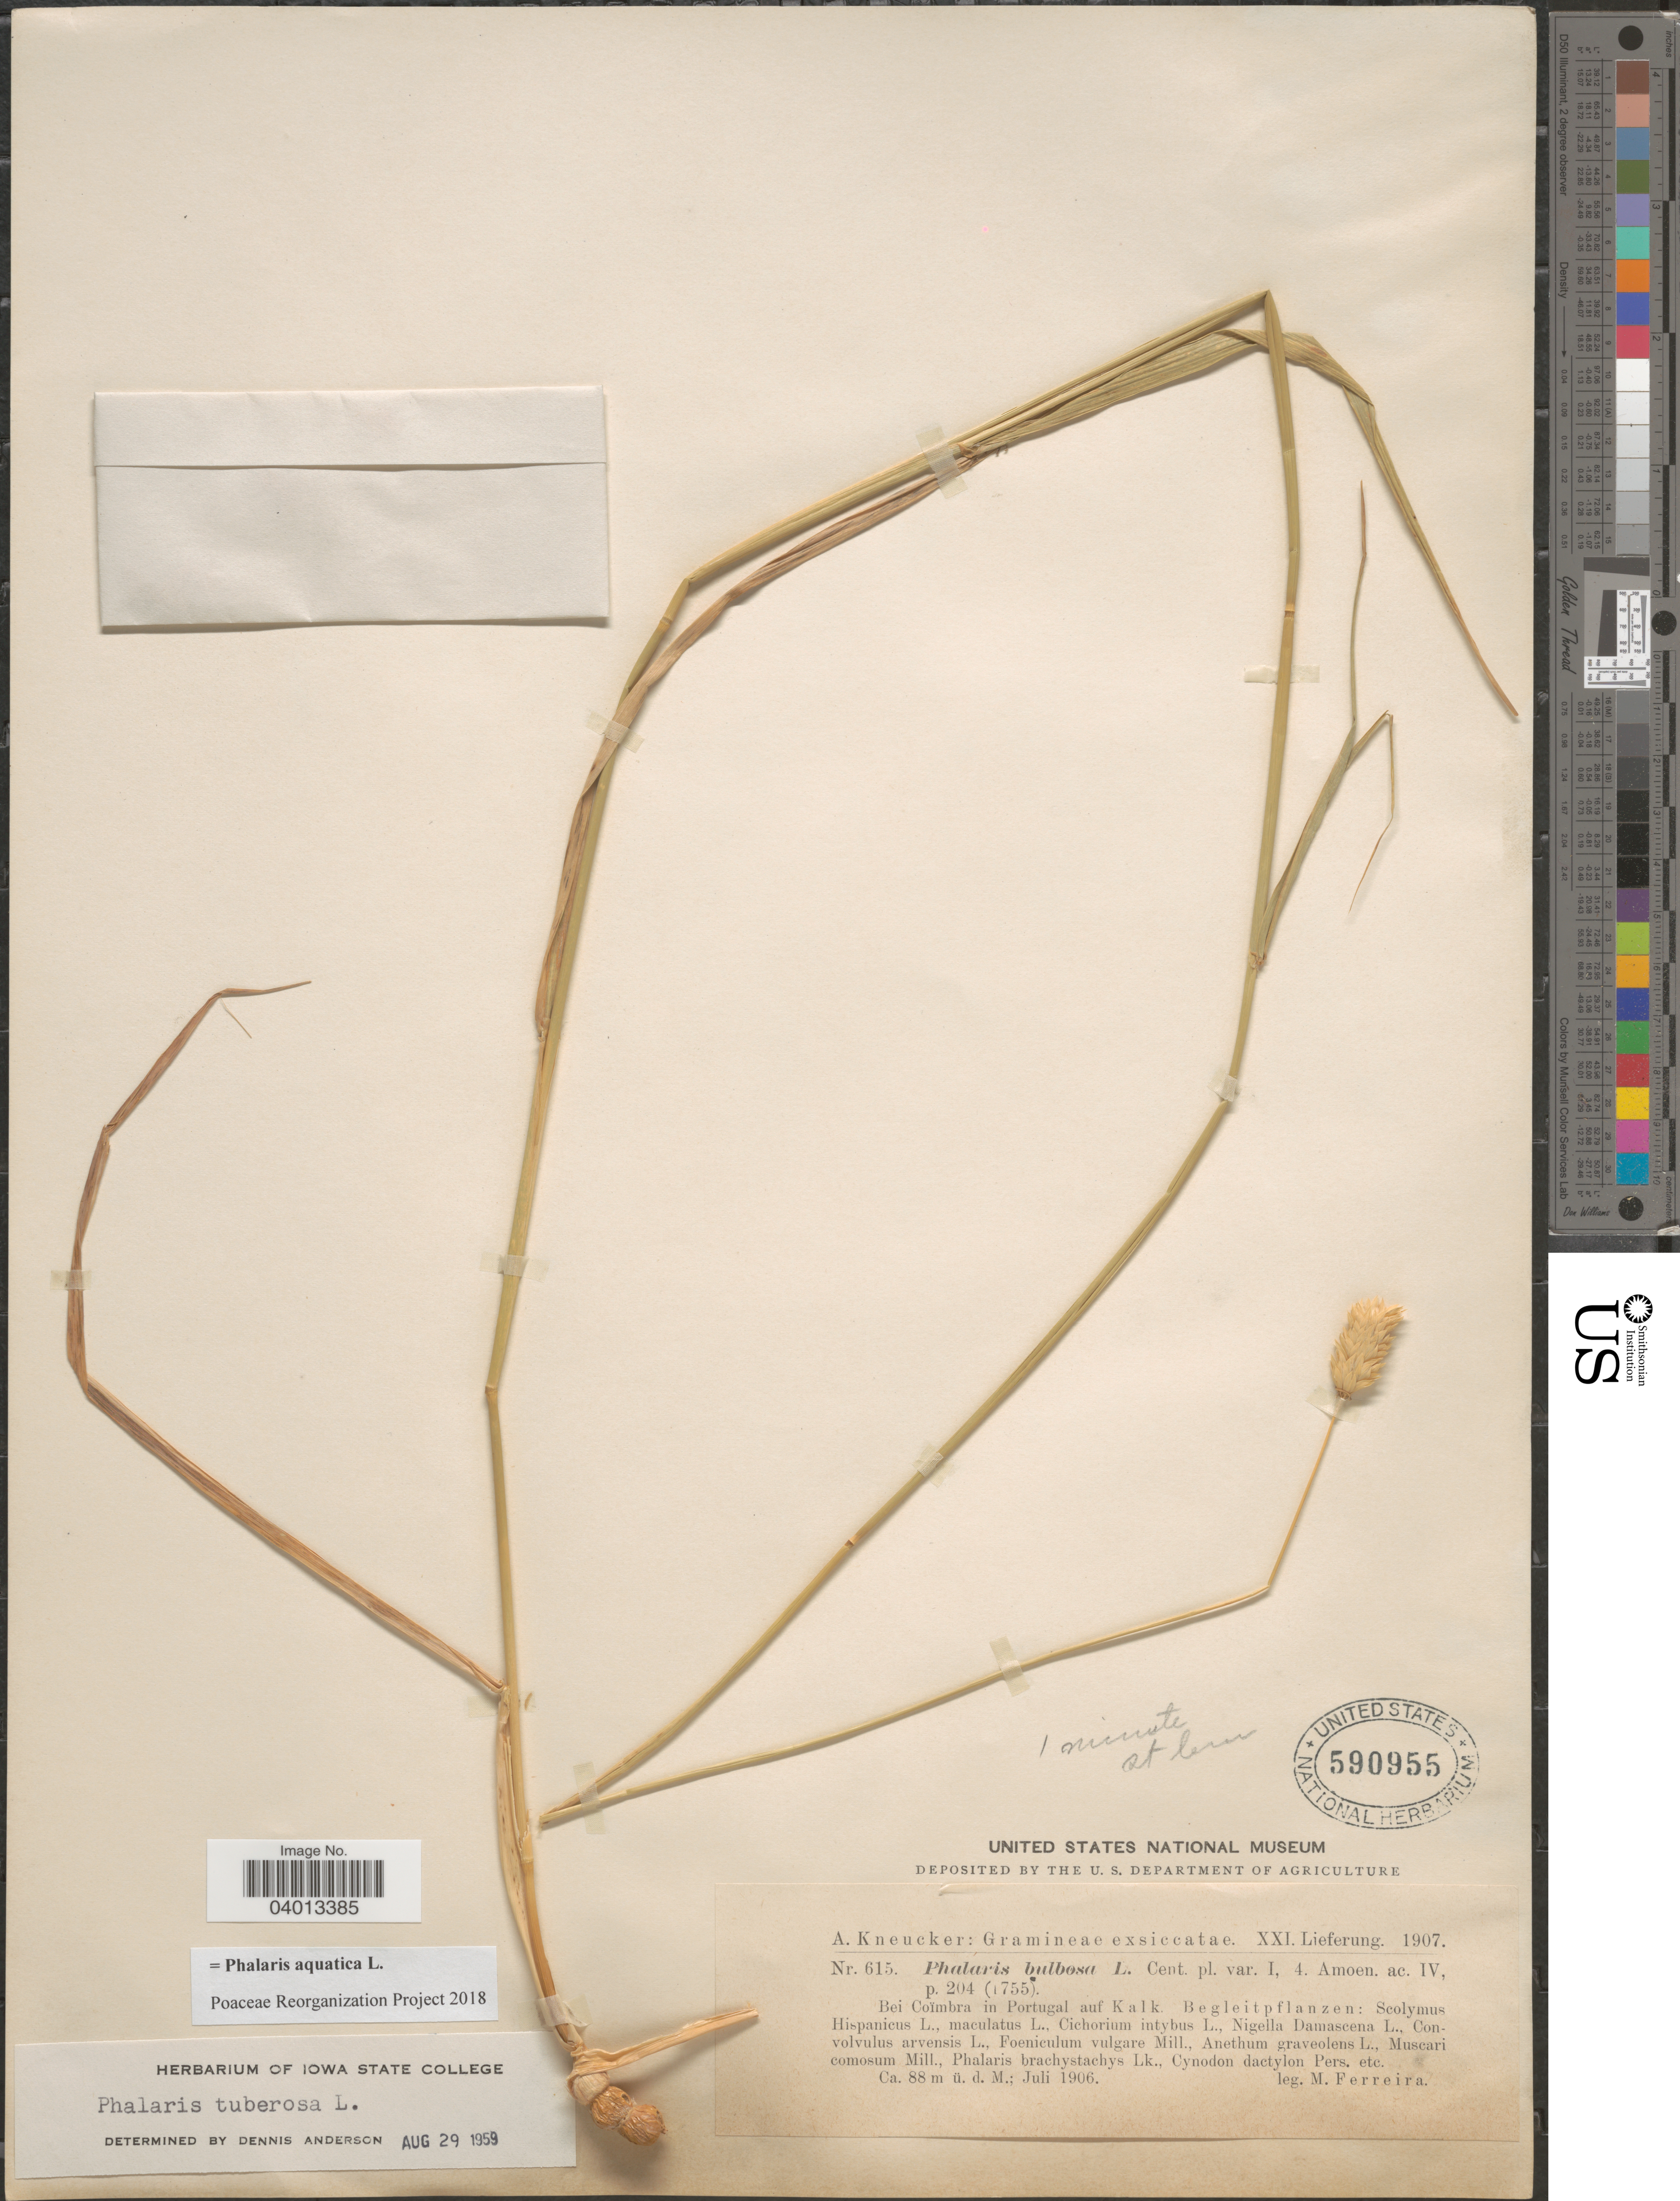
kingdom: Plantae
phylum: Tracheophyta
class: Liliopsida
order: Poales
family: Poaceae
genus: Phalaris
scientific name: Phalaris aquatica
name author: L.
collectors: M. Ferreira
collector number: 615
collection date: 1906-07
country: Portugal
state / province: Coimbra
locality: Bei Coïmbra in Portugal auf Kalk.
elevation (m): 88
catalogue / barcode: US 590955